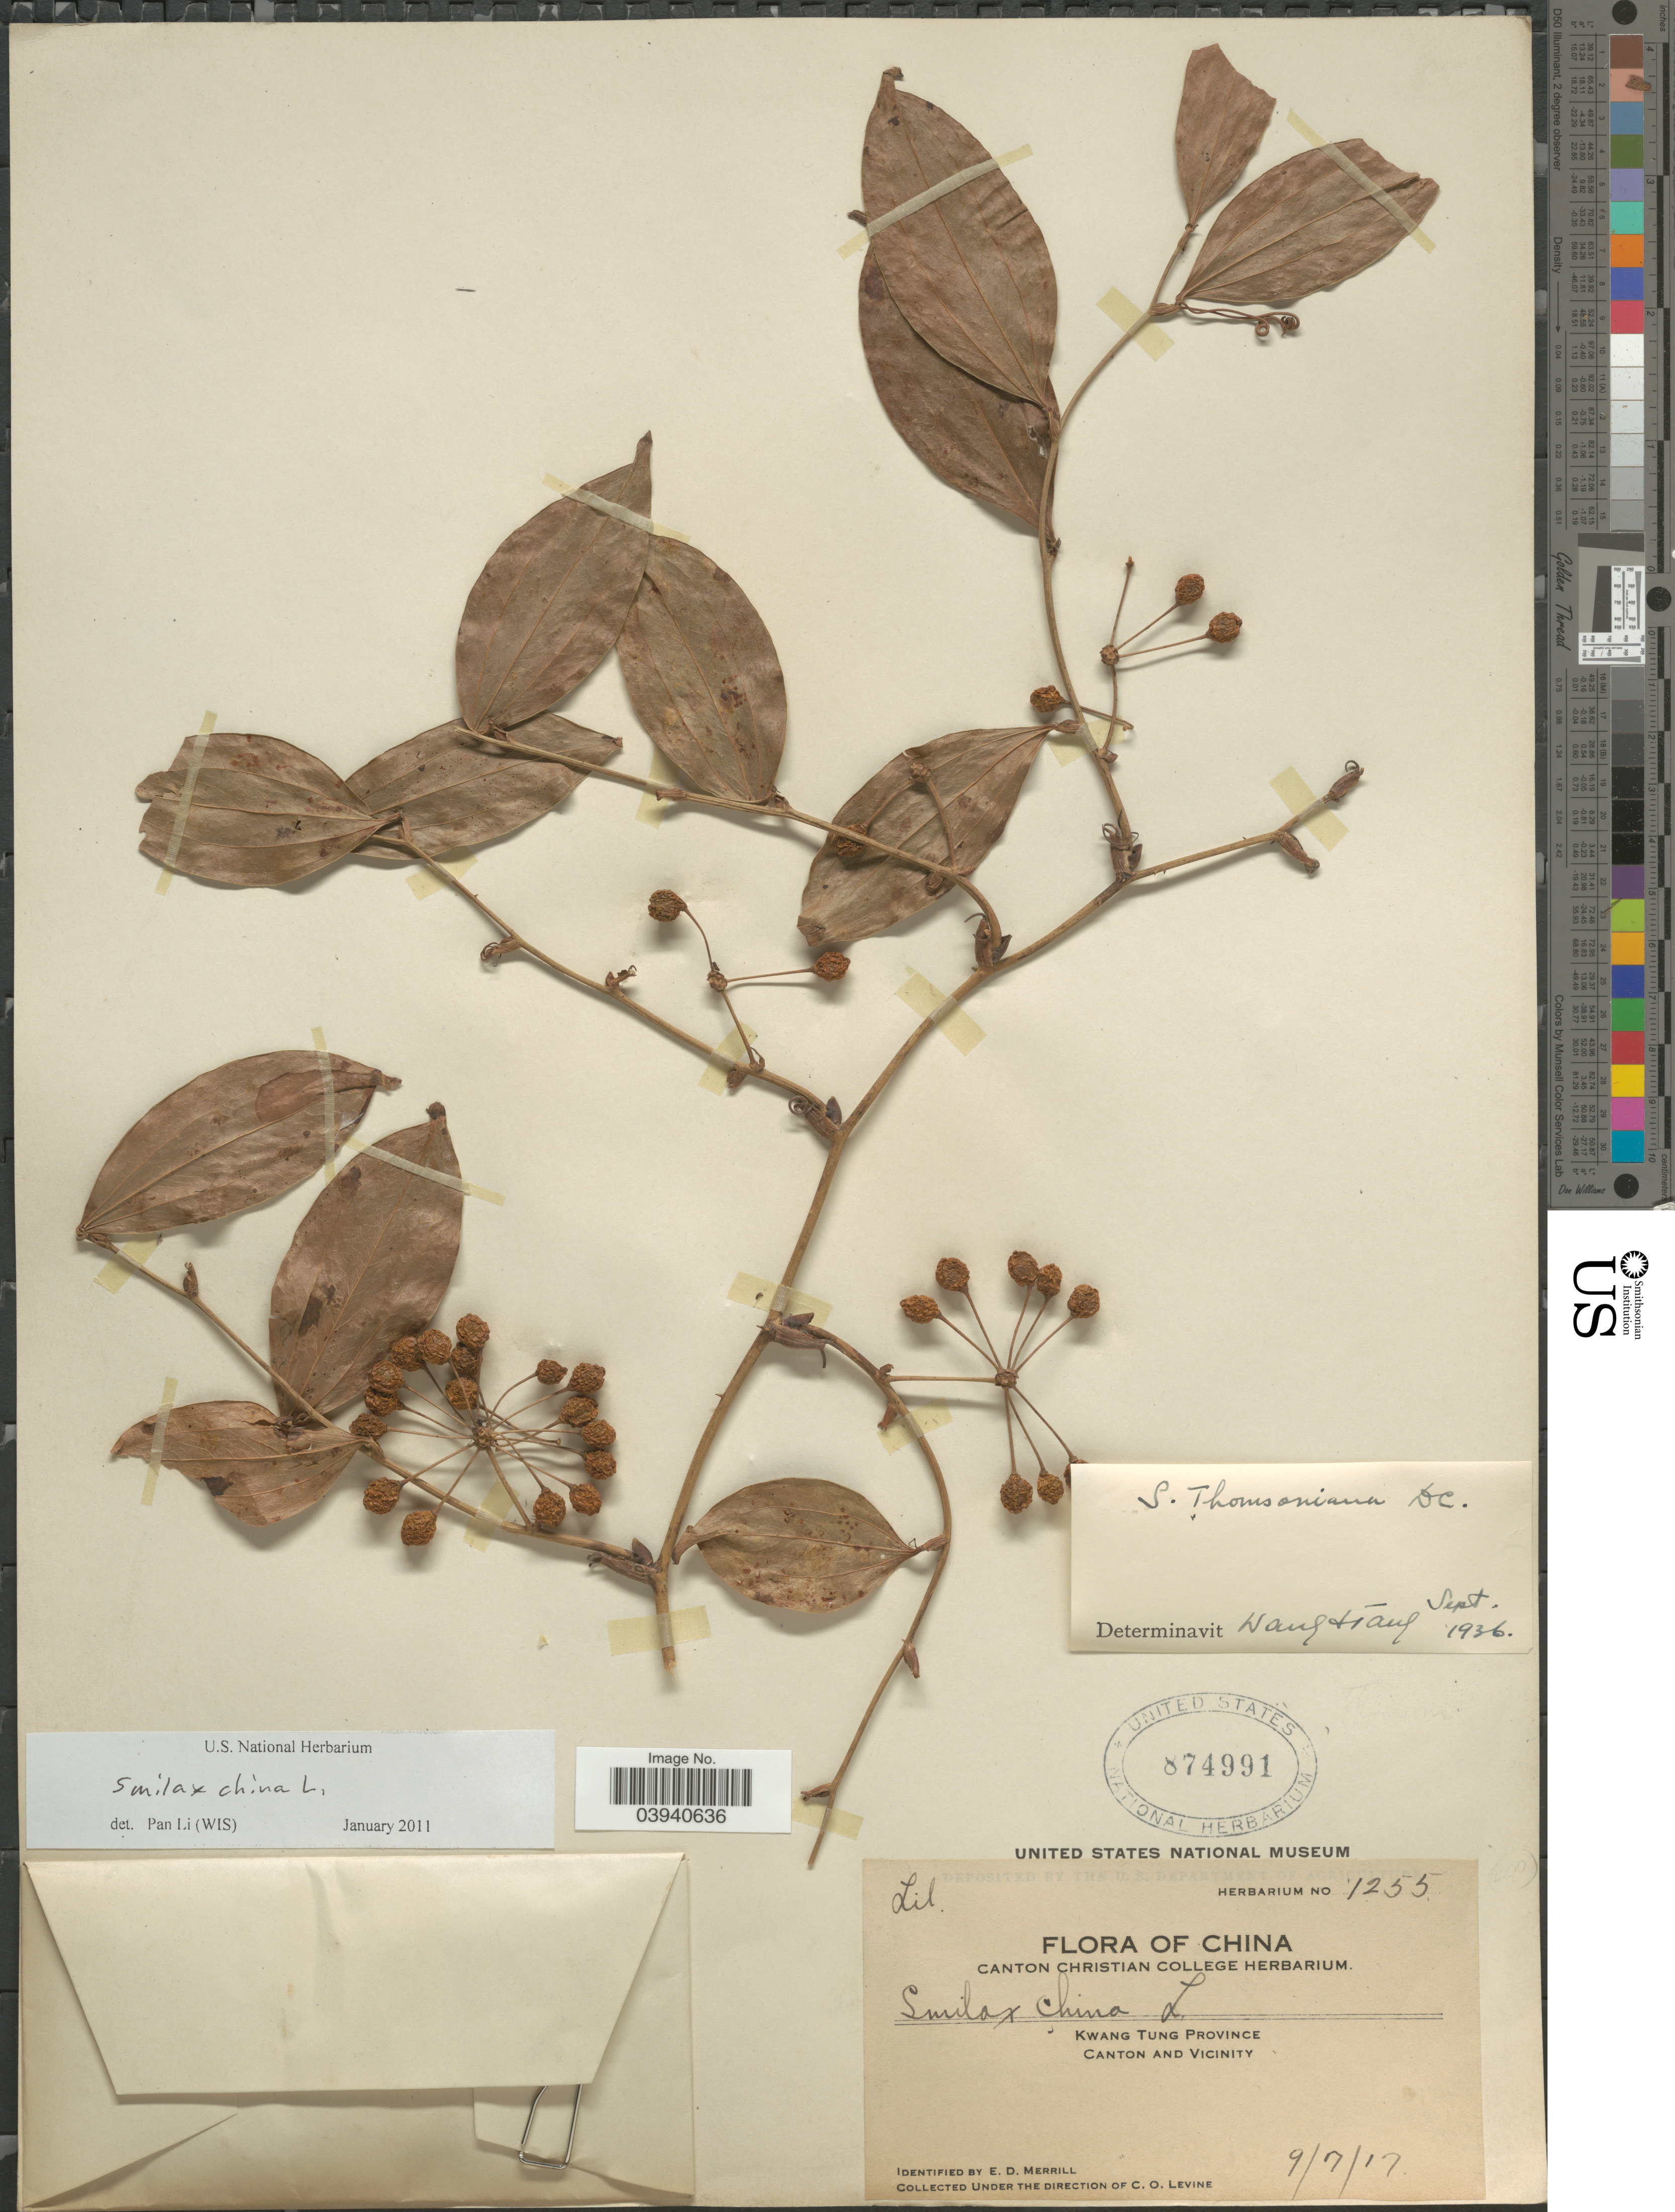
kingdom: Plantae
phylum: Tracheophyta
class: Liliopsida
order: Liliales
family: Smilacaceae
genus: Smilax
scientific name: Smilax china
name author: L.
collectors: C. O. Levine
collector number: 1255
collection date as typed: Transcribed d/m/y: 9/7/17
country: China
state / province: Guangdong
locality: Kwang Tung Province. Canton and Vicinity.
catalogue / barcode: US 874991